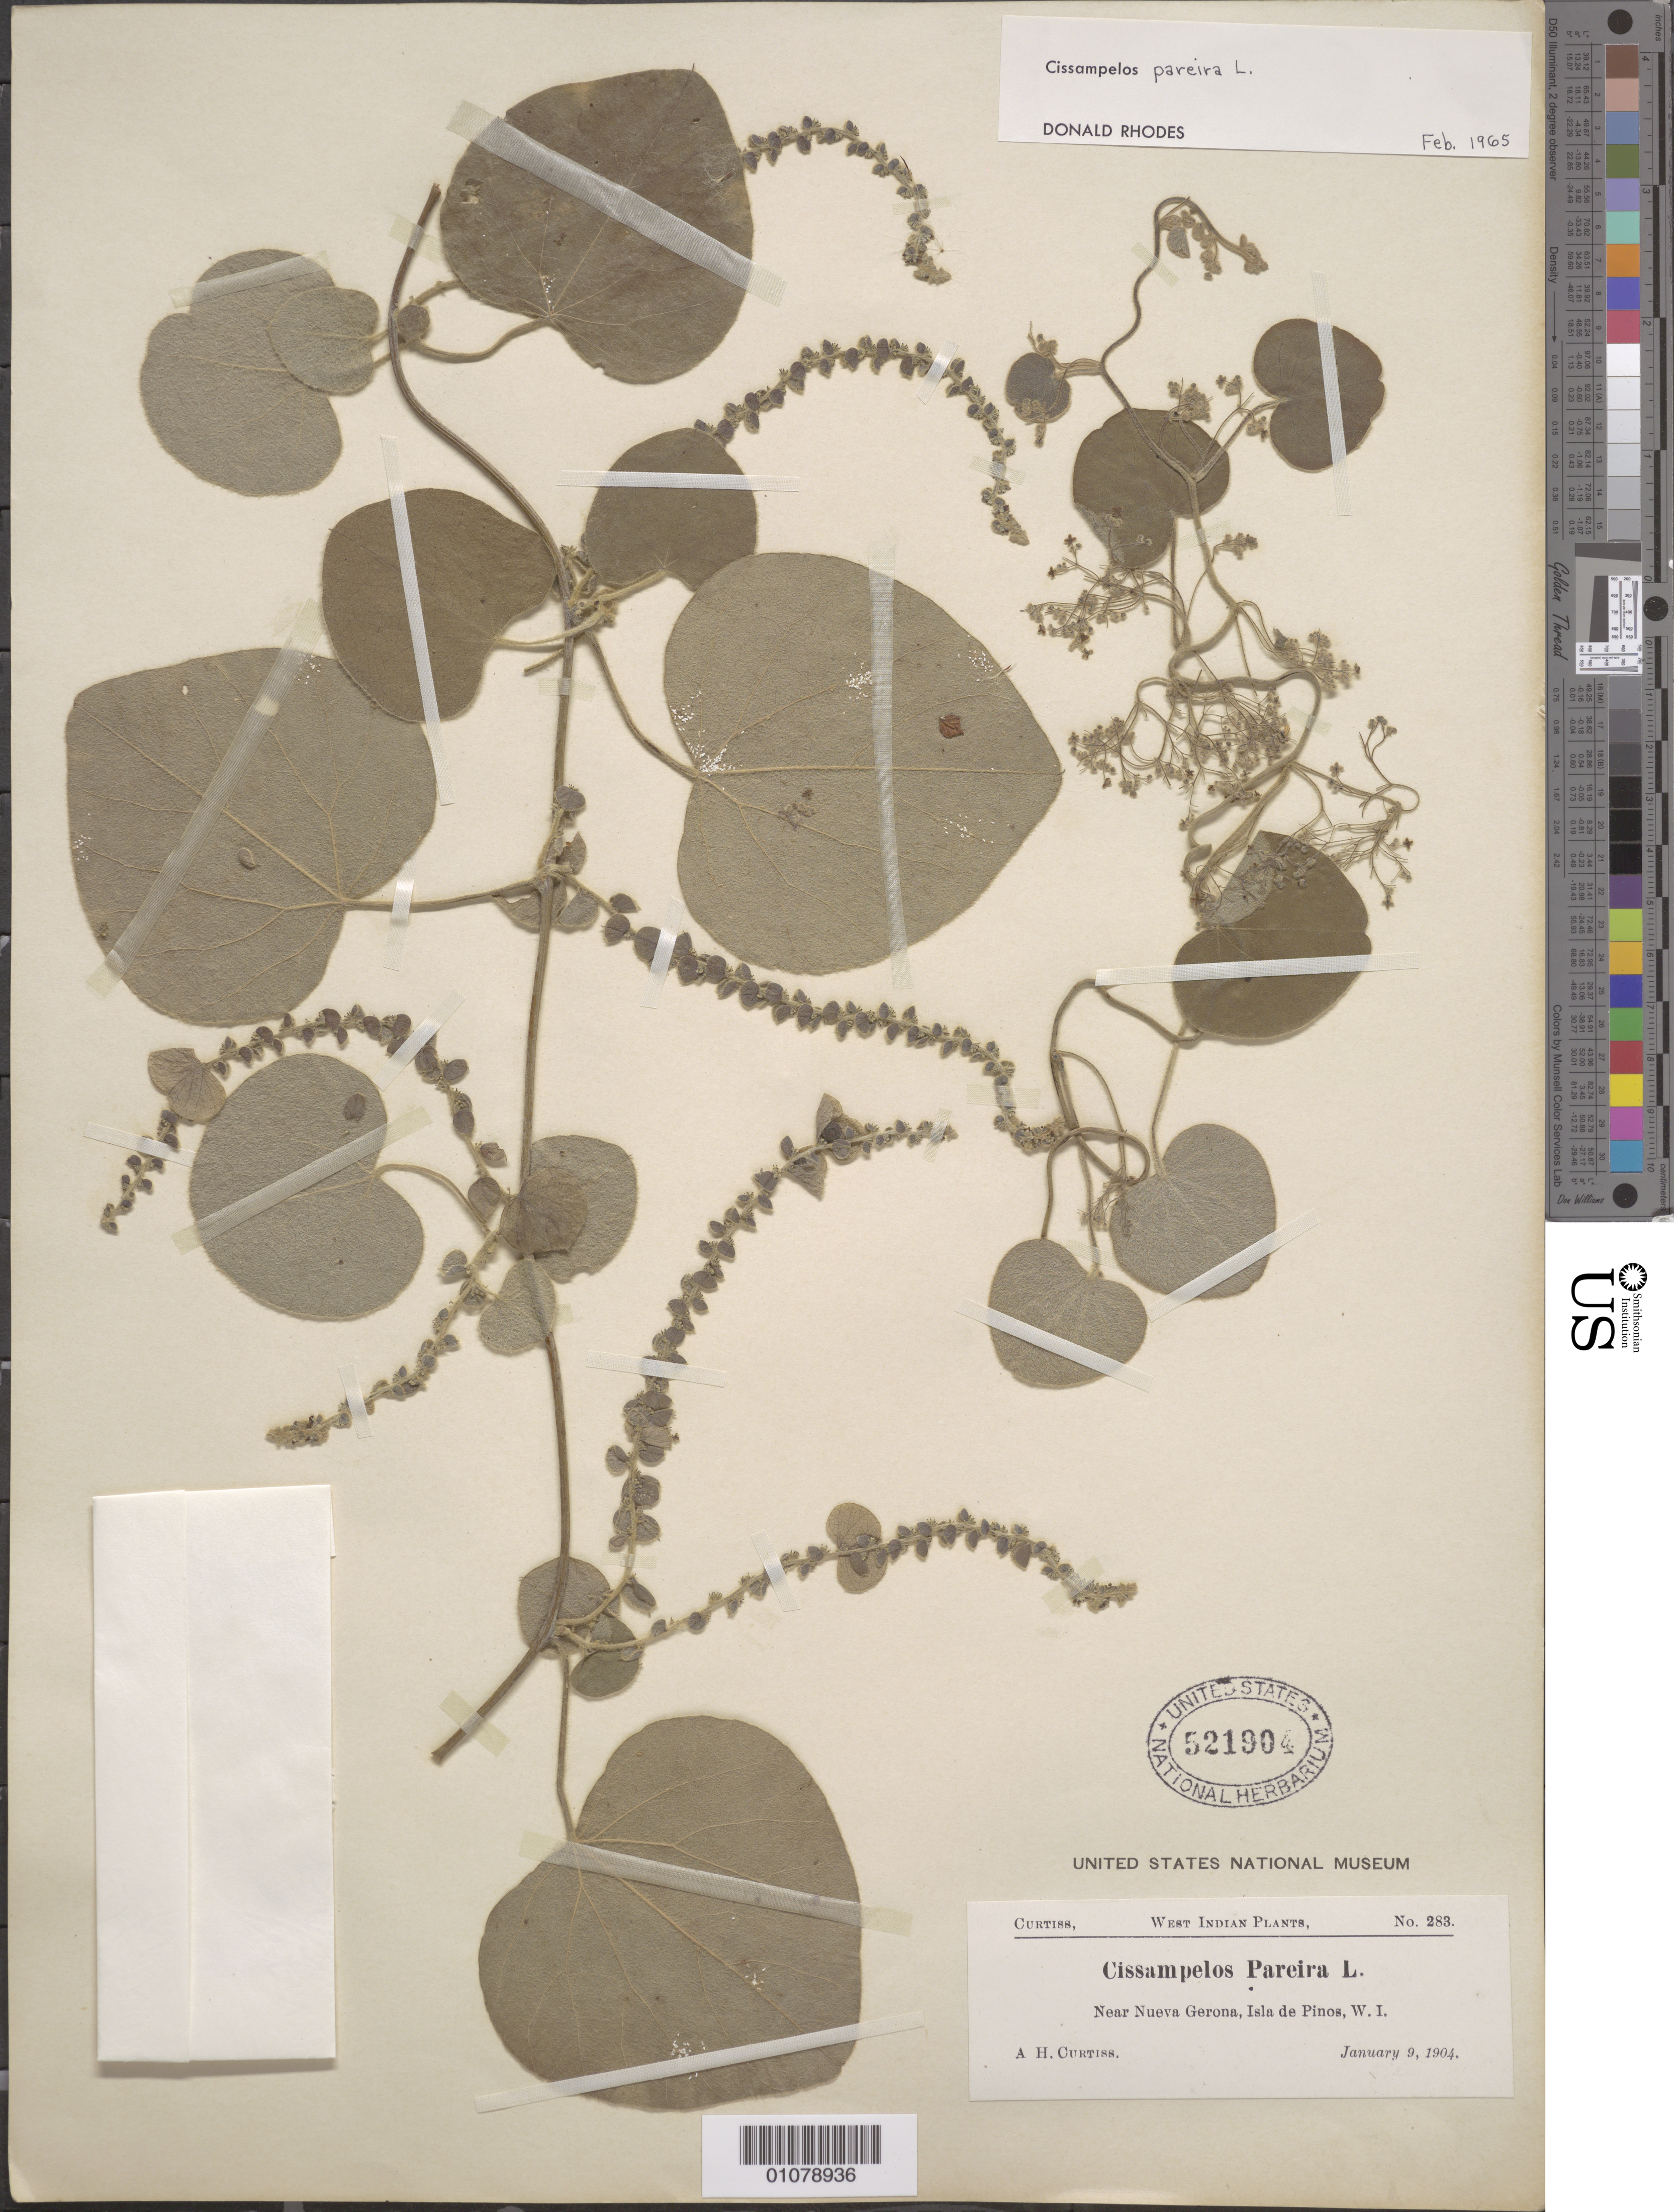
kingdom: Plantae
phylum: Tracheophyta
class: Magnoliopsida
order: Ranunculales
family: Menispermaceae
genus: Cissampelos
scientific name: Cissampelos pareira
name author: L.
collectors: A. H. Curtiss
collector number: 283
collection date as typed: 09 Jan 1904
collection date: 1904-01-09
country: Cuba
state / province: Isla de La Juventud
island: Isla de la Juventud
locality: Isla de Pinos, near Nueva Gerona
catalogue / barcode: US 521904